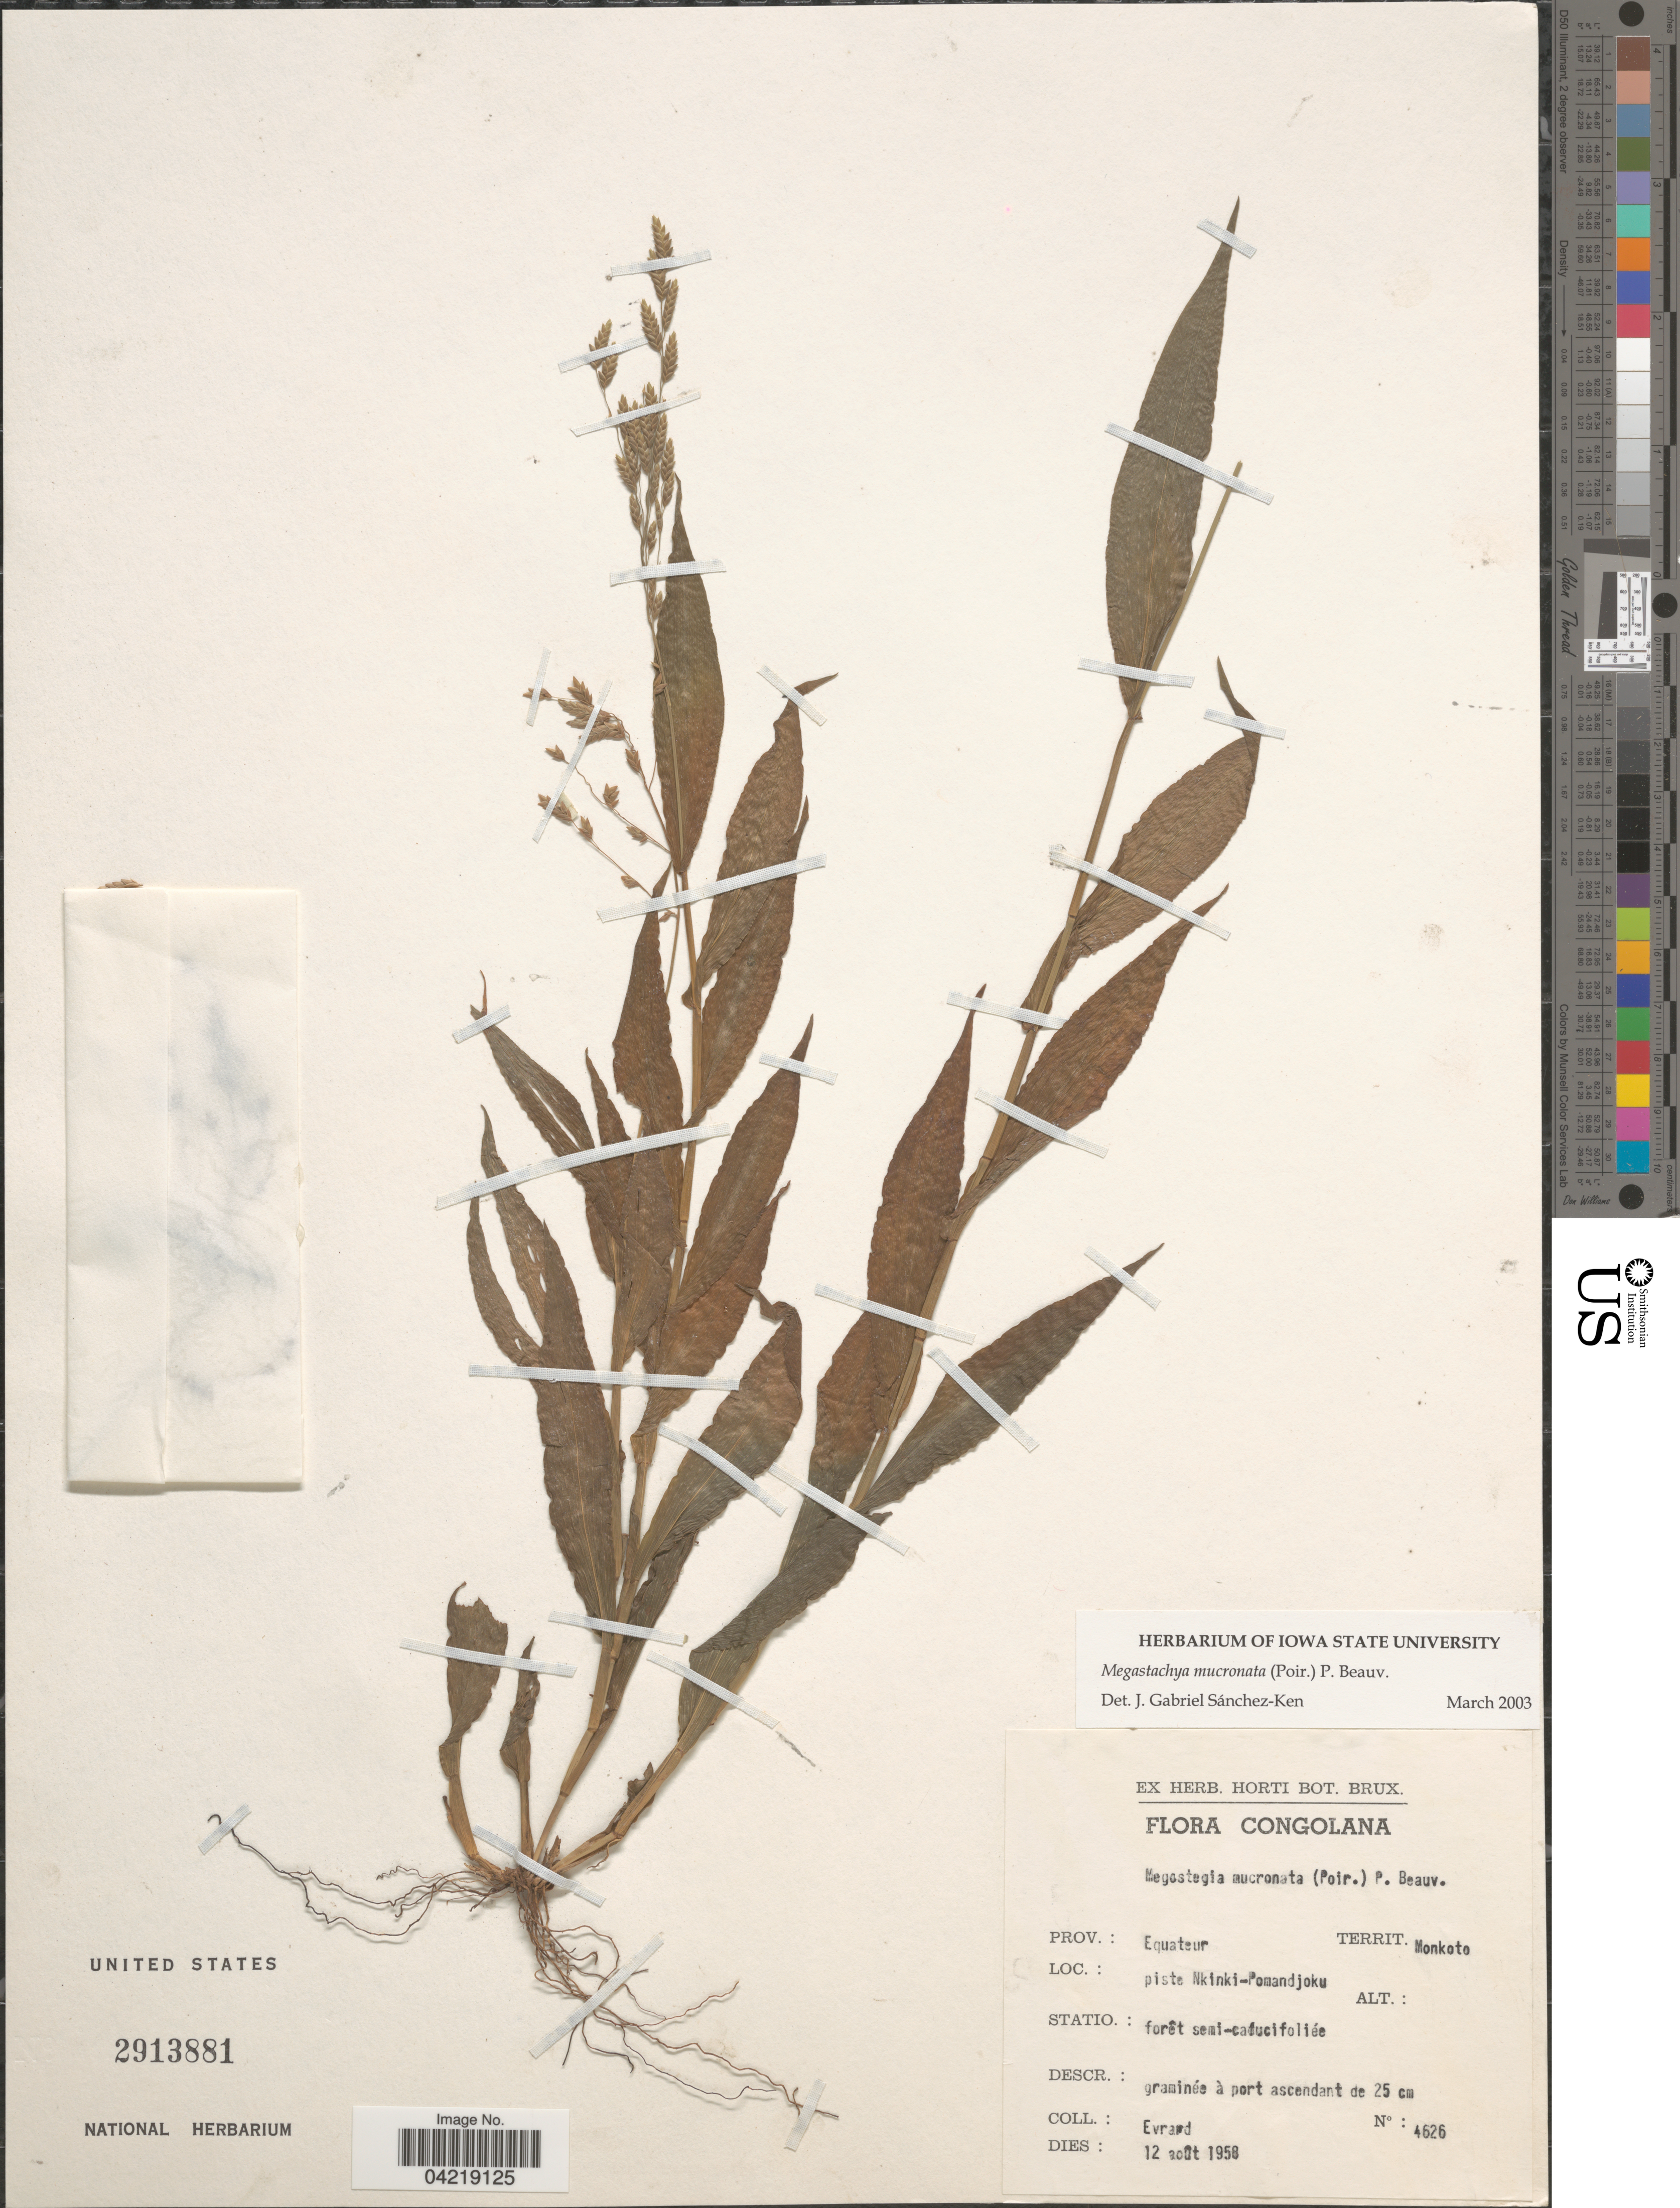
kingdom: Plantae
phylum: Tracheophyta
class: Liliopsida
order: Poales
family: Poaceae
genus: Megastachya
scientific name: Megastachya mucronata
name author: (Poir.) P. Beauv.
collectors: Evrard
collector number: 4626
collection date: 1958-08-12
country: Congo, Democratic Republic of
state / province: Equateur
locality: Congolana. Prov.: Equateur. Territ. Monkoto. Piste Nkinki-Pomandjoku.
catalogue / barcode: US 2913881